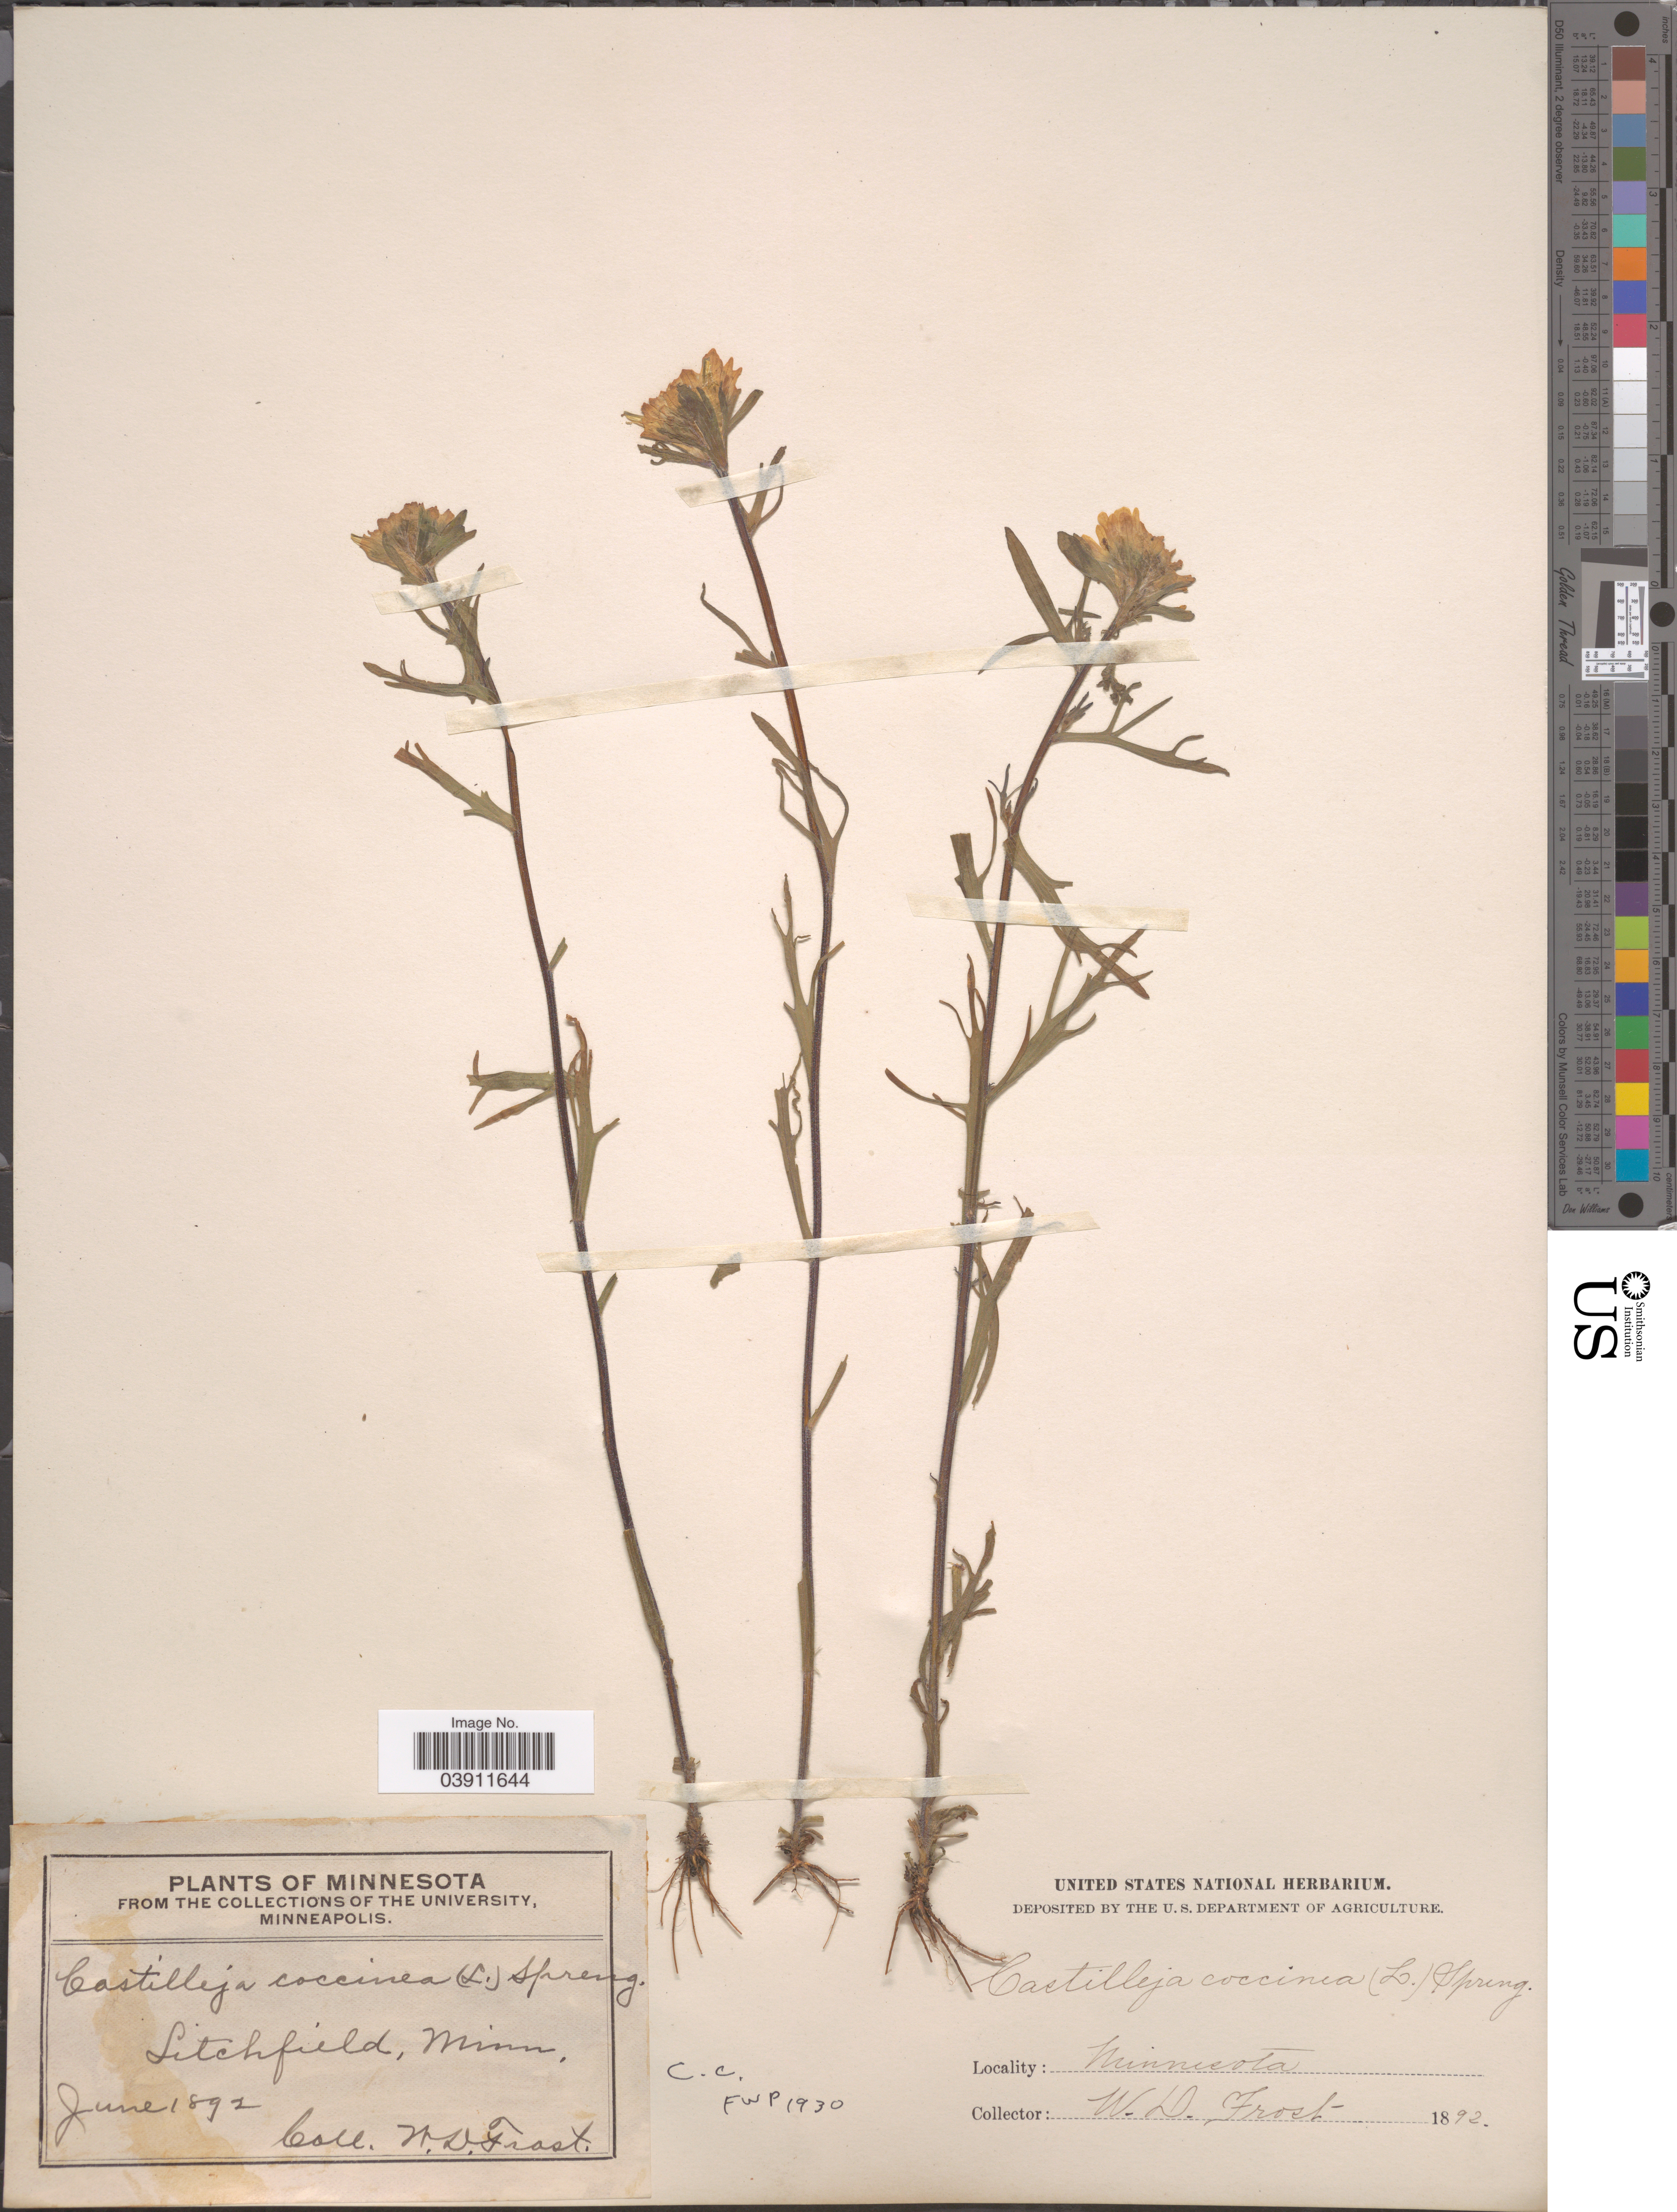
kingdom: Plantae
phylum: Tracheophyta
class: Magnoliopsida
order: Lamiales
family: Orobanchaceae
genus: Castilleja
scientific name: Castilleja coccinea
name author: (L.) Spreng.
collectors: W. Frost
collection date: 1892-06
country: United States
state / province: Minnesota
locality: Litchfield.